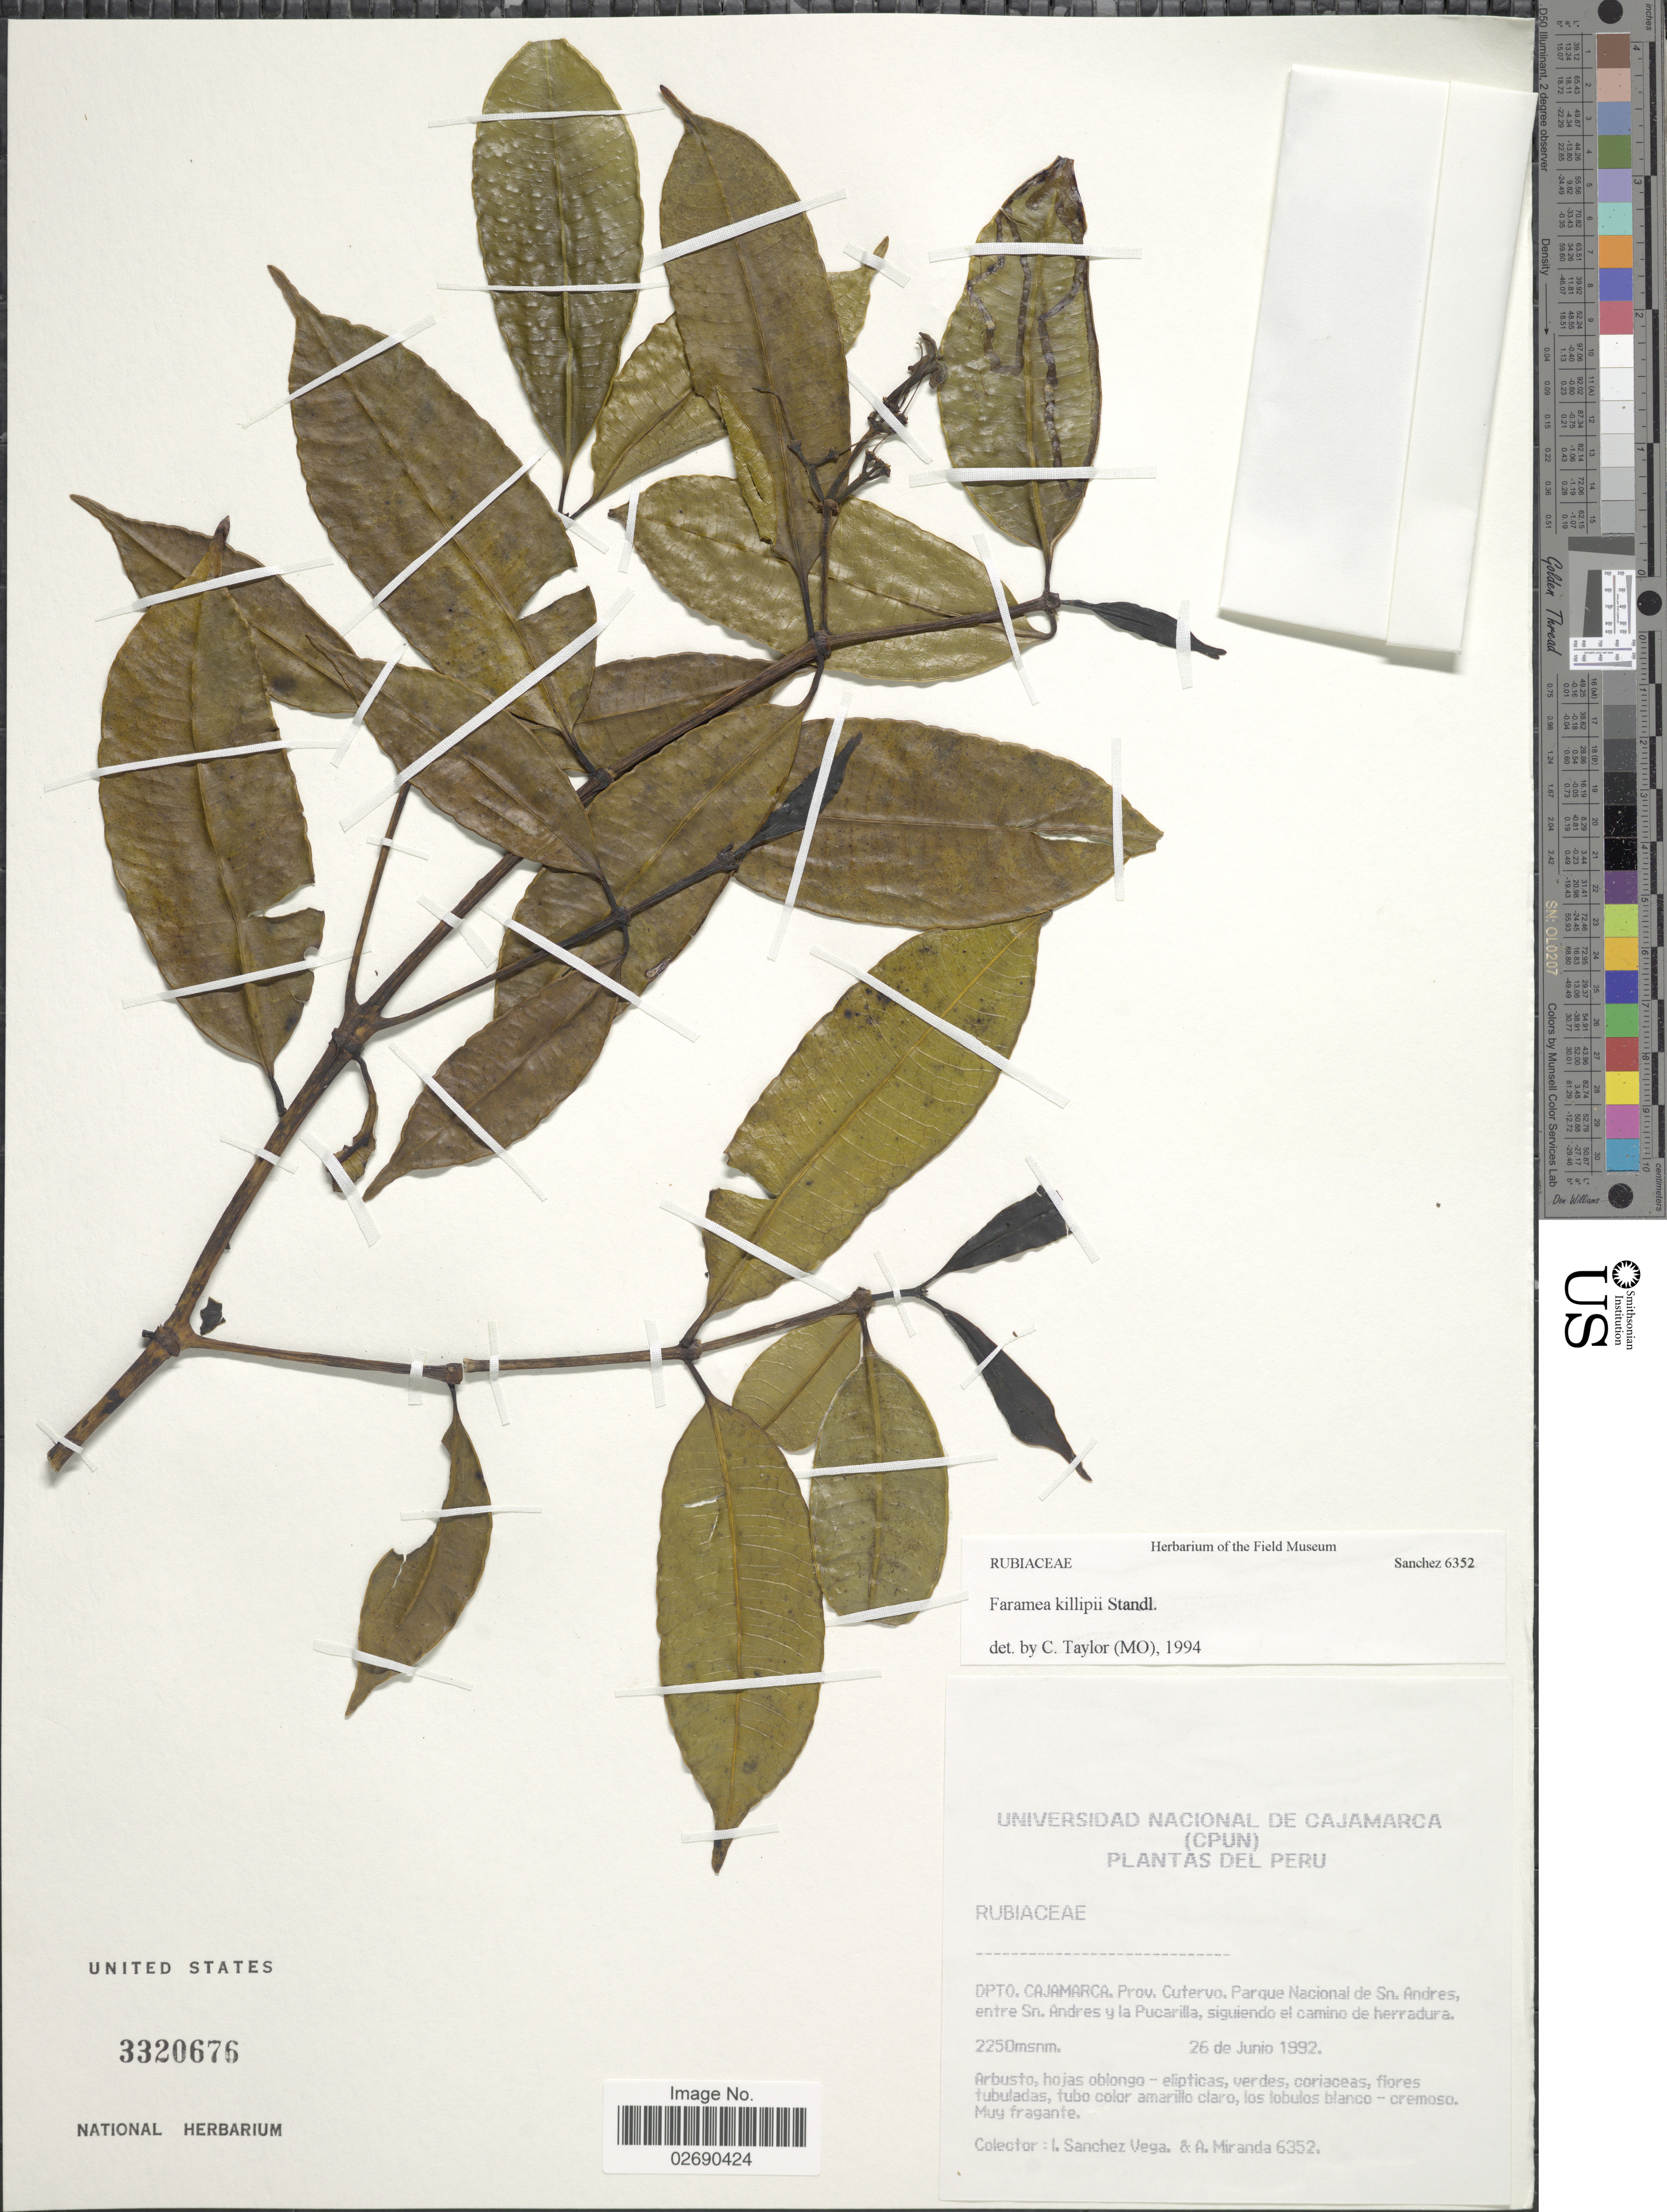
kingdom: Plantae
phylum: Tracheophyta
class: Magnoliopsida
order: Gentianales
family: Rubiaceae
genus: Faramea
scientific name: Faramea killipii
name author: Standl.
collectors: I. Sánchez Vega & A. Miranda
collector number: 6352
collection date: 1992-06-26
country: Peru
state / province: Cajamarca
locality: Dpto. Cajamarca. Prov. Cutervo. Parque Nacional de Sn. Andres, entre Sn. Andres y la Pucarilla, siguiendo el camino de herradura.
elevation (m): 2250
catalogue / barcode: US 3320676